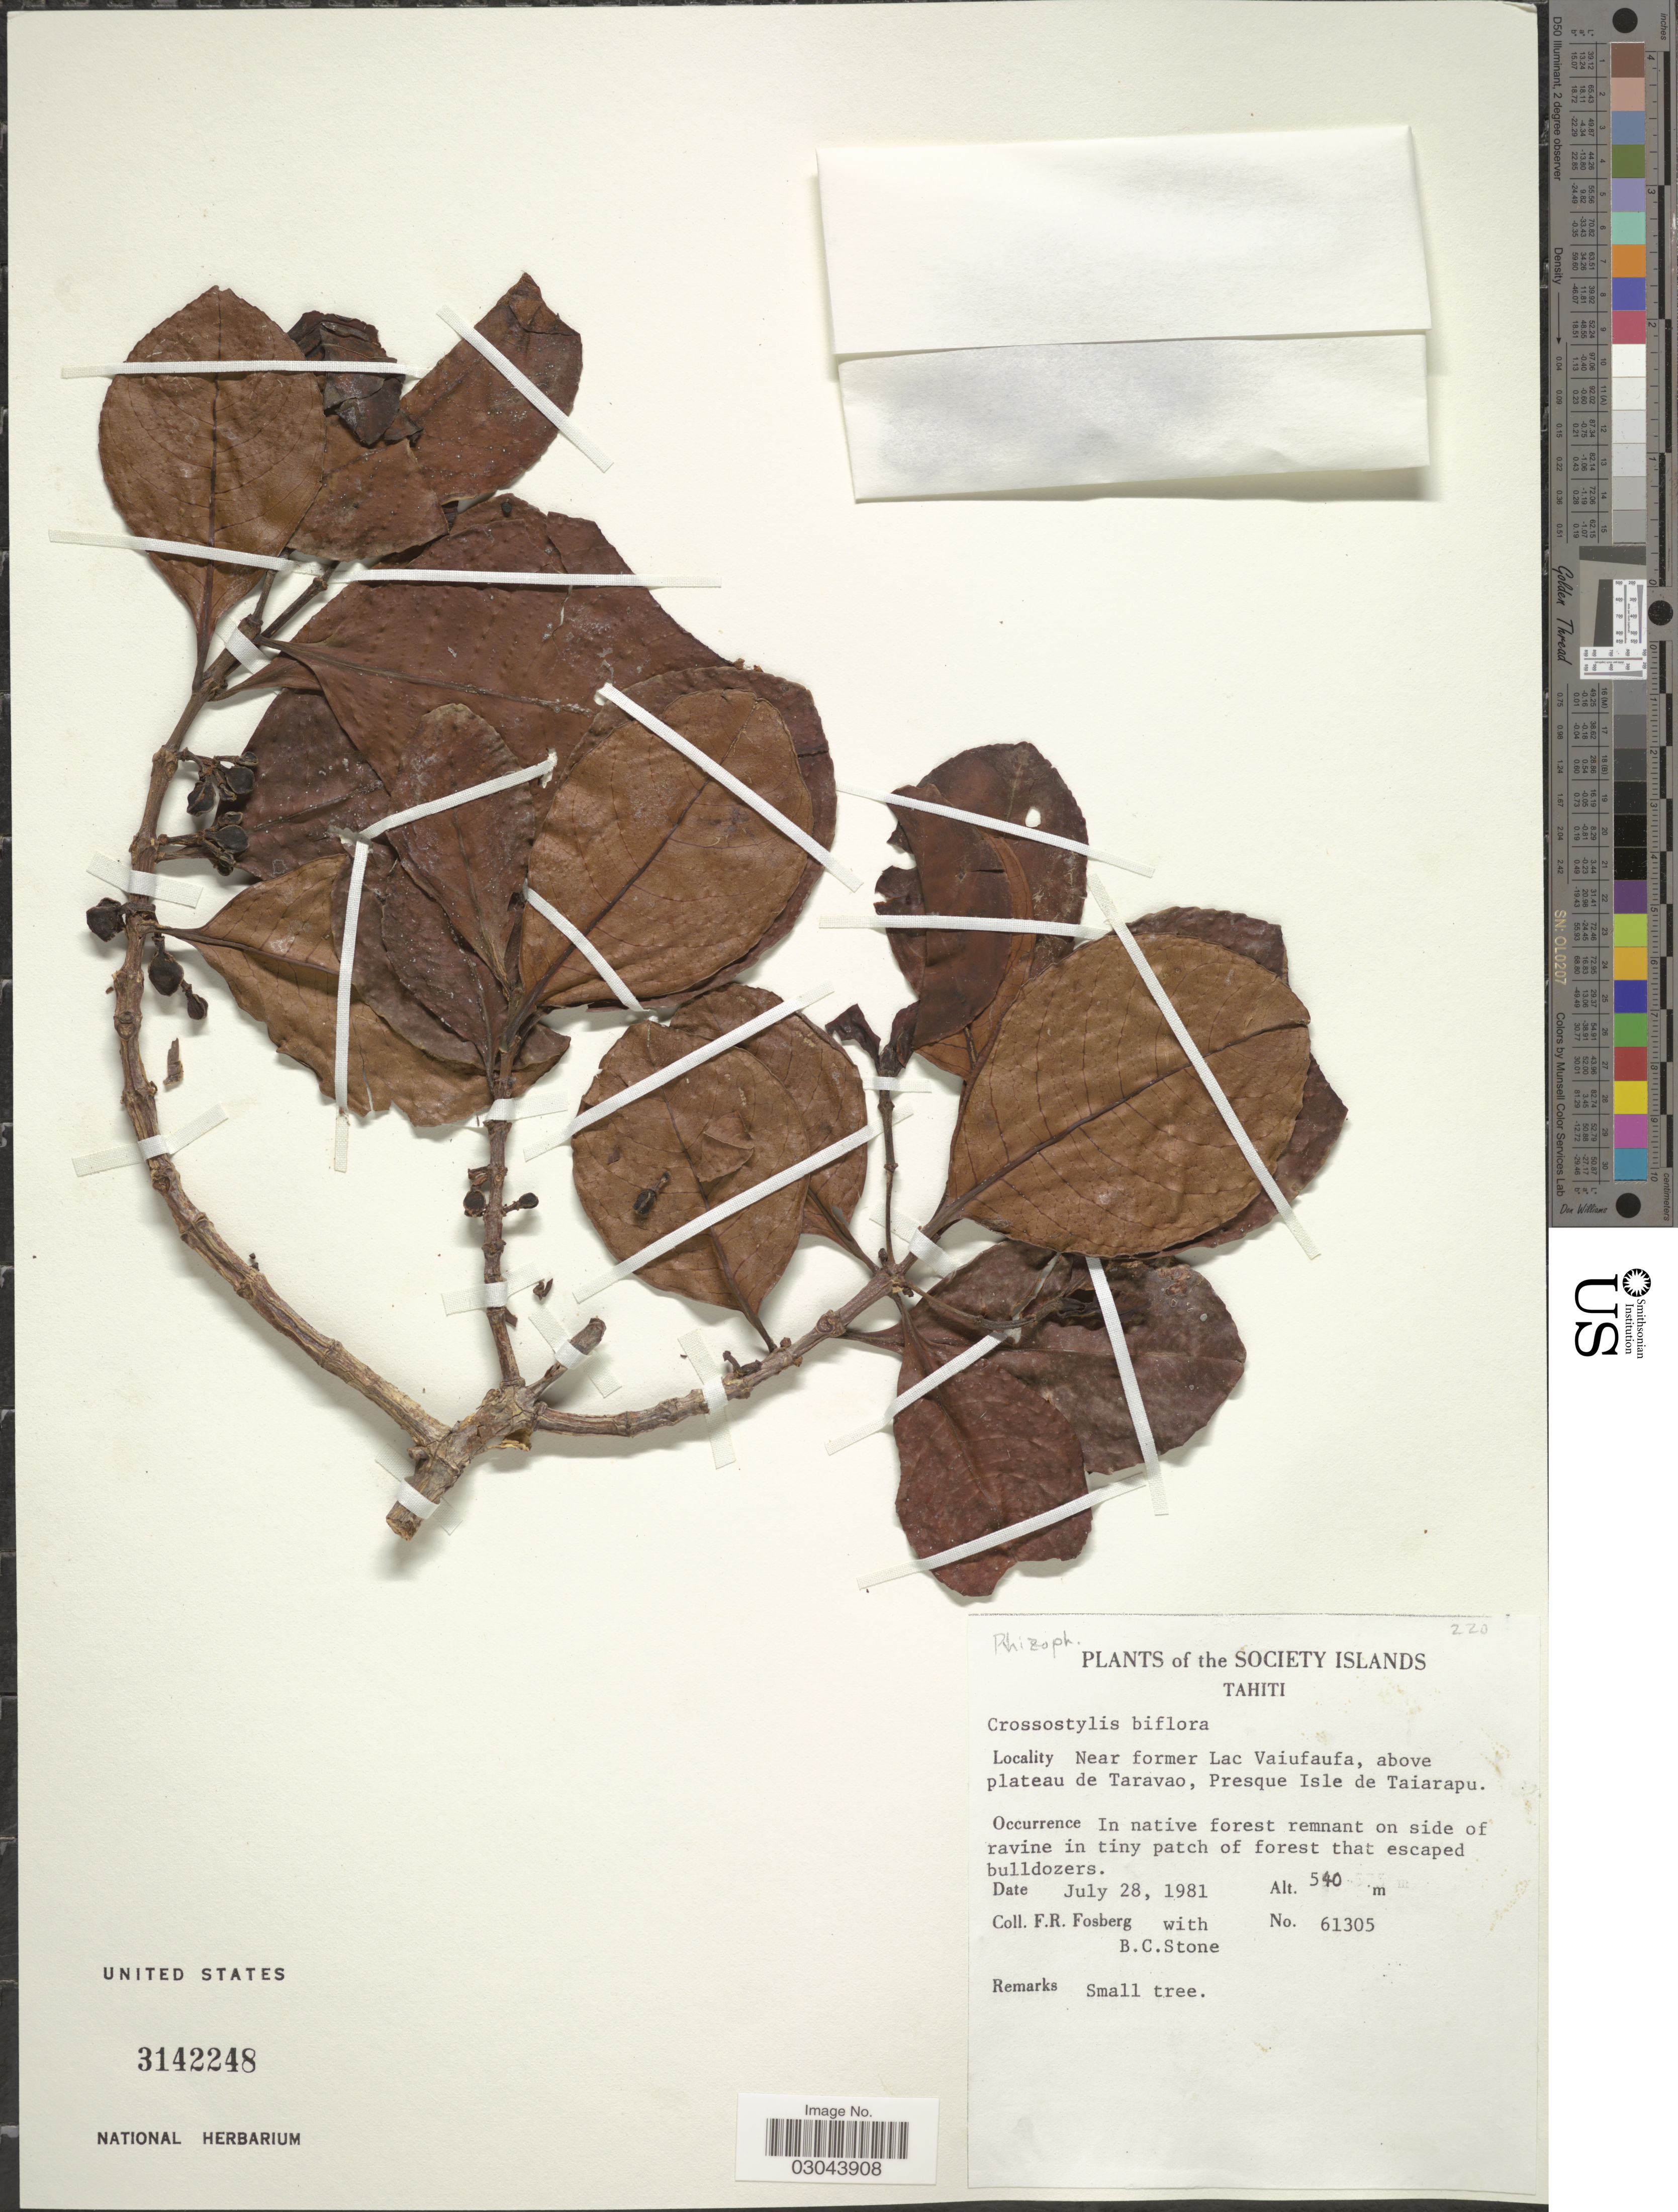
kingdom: Plantae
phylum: Tracheophyta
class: Magnoliopsida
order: Malpighiales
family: Rhizophoraceae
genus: Crossostylis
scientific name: Crossostylis biflora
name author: J.R. Forst. & G. Forst.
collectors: F. R. Fosberg & B. C. Stone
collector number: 61305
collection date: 1981-07-28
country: French Polynesia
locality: Society Islands. Tahiti. Near former Lac Vaiufaufa, above plateau de Taravao, Presque Isle de Taiarapu.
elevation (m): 540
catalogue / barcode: US 3412248